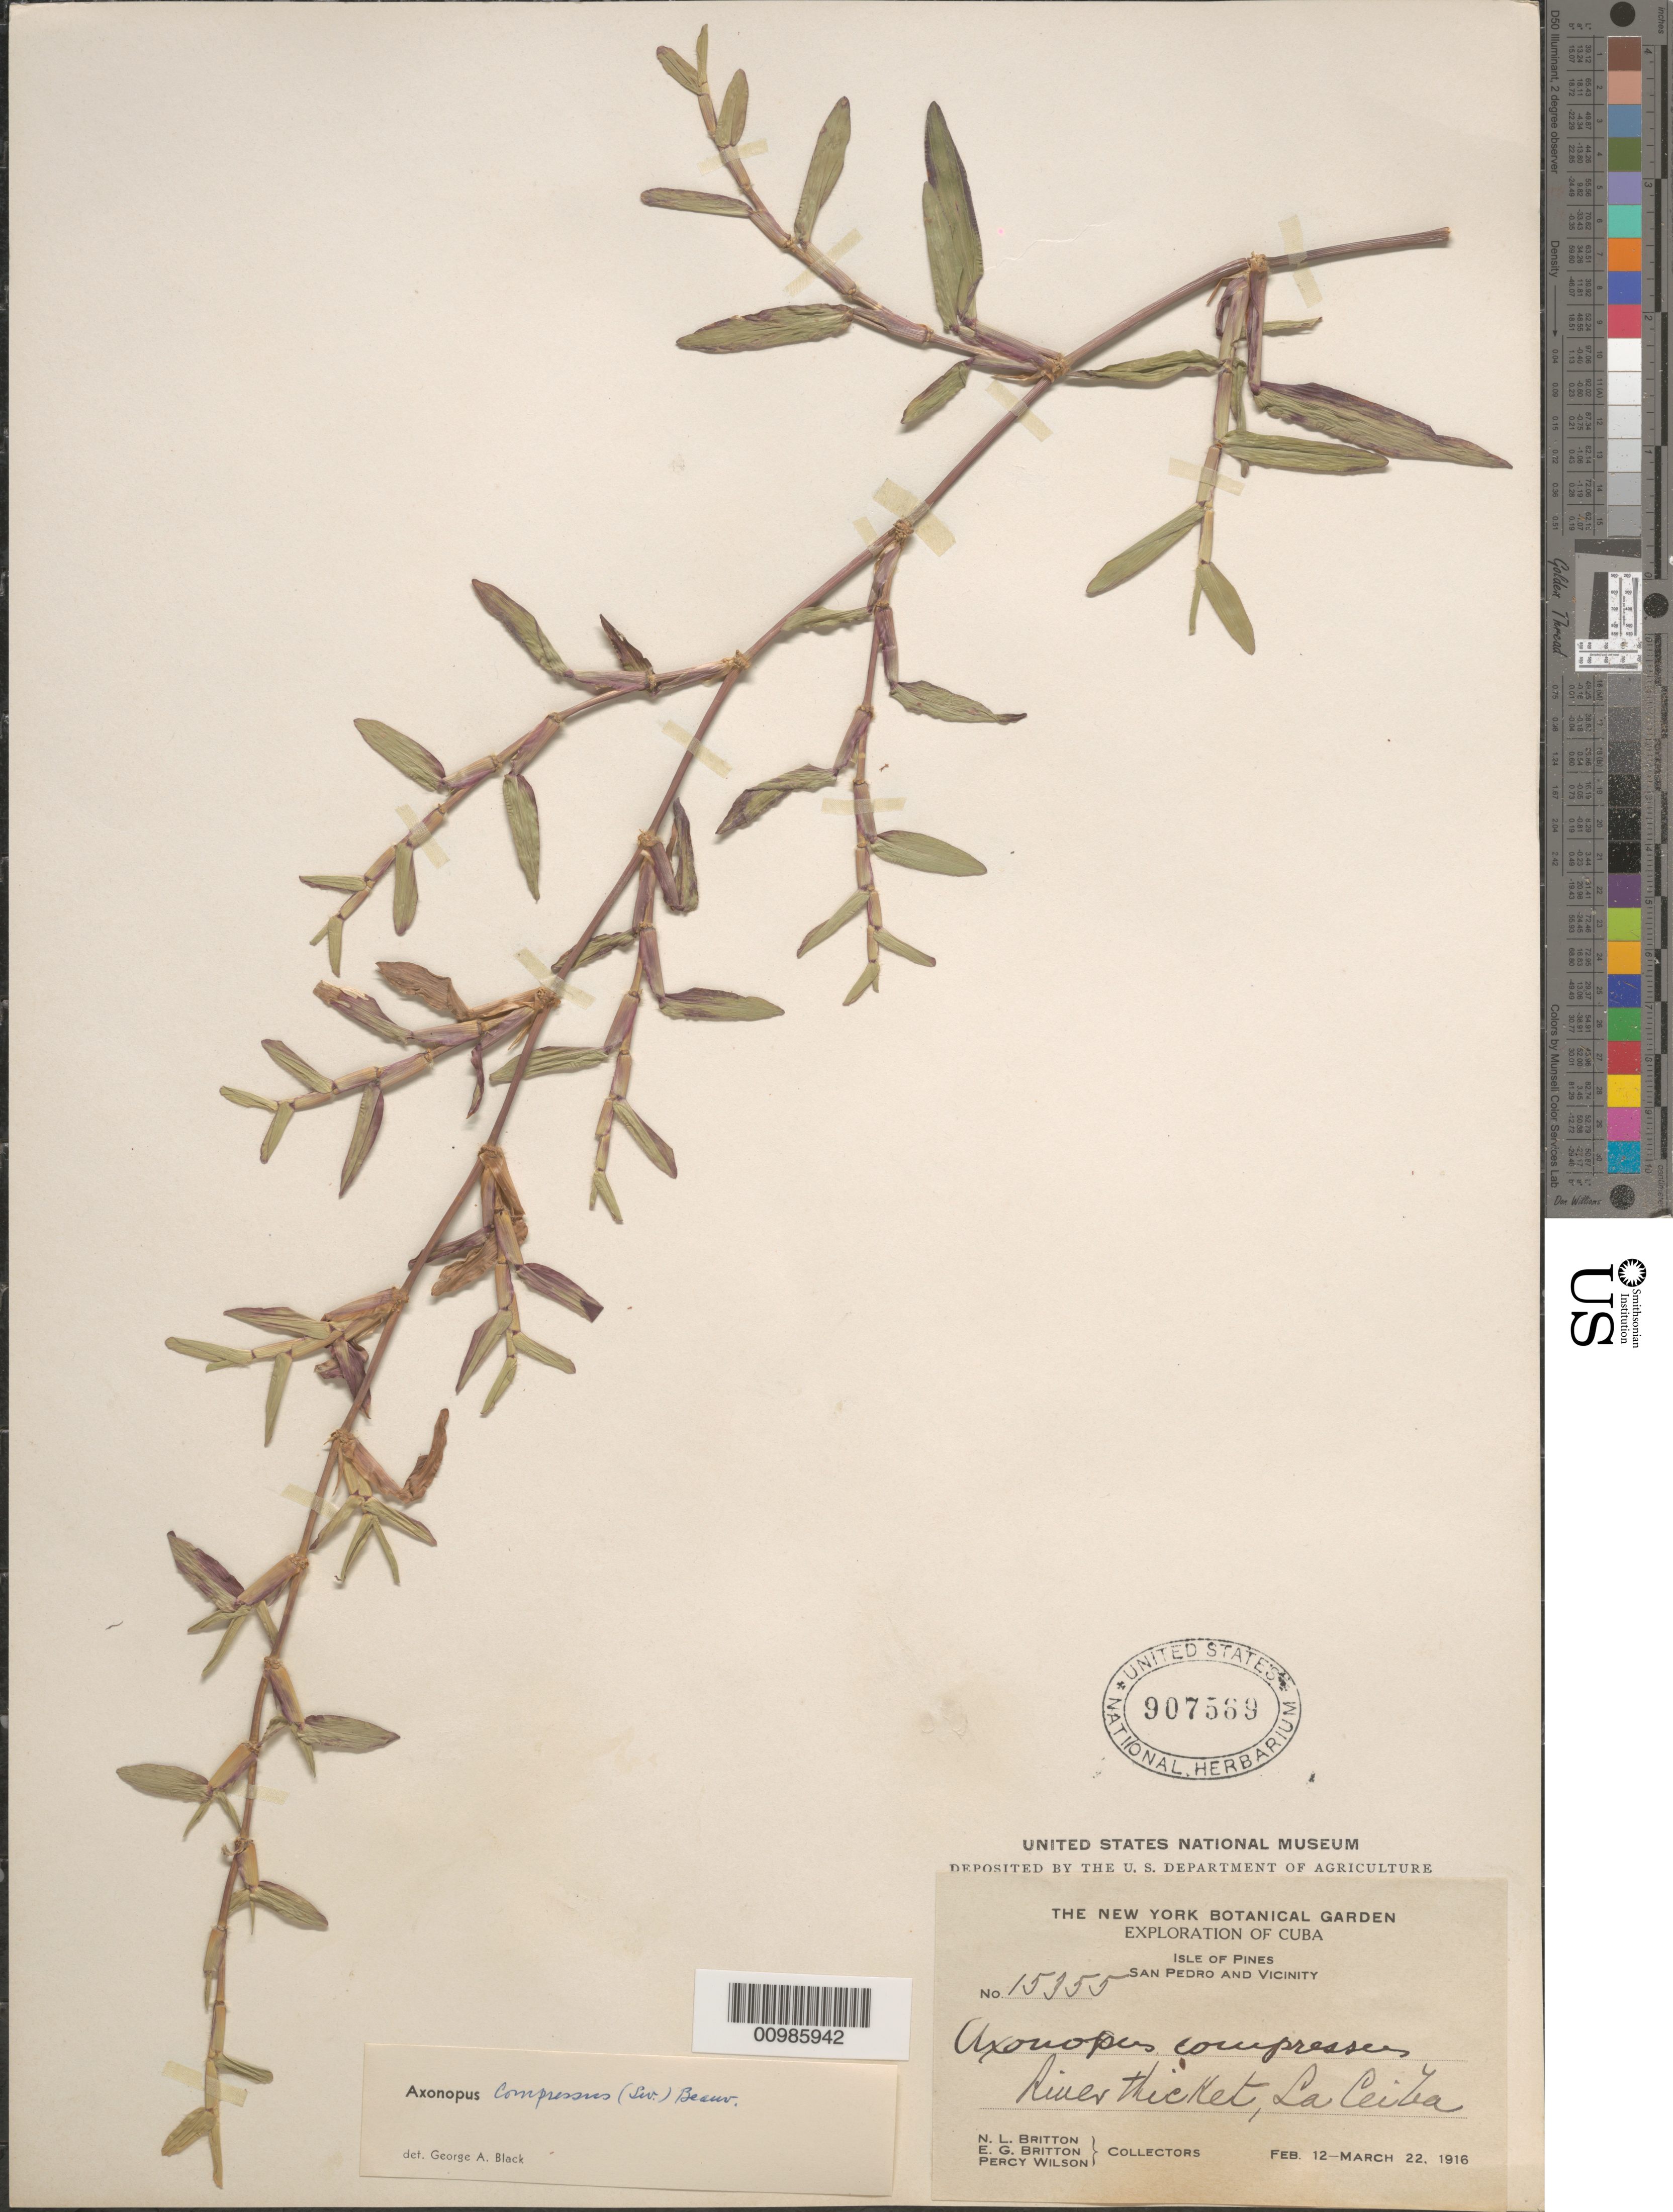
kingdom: Plantae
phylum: Tracheophyta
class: Liliopsida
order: Poales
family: Poaceae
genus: Axonopus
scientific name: Axonopus compressus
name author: (Sw.) P. Beauv.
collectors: E. G. Britton & P. Wilson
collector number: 15355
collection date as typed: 12 Feb 1916 to22 Mar 1916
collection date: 1916-02-12/1916-03-22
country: Cuba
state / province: Isla de la Juventud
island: Isla de la Juventud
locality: La Ceiba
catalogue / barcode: US 907569